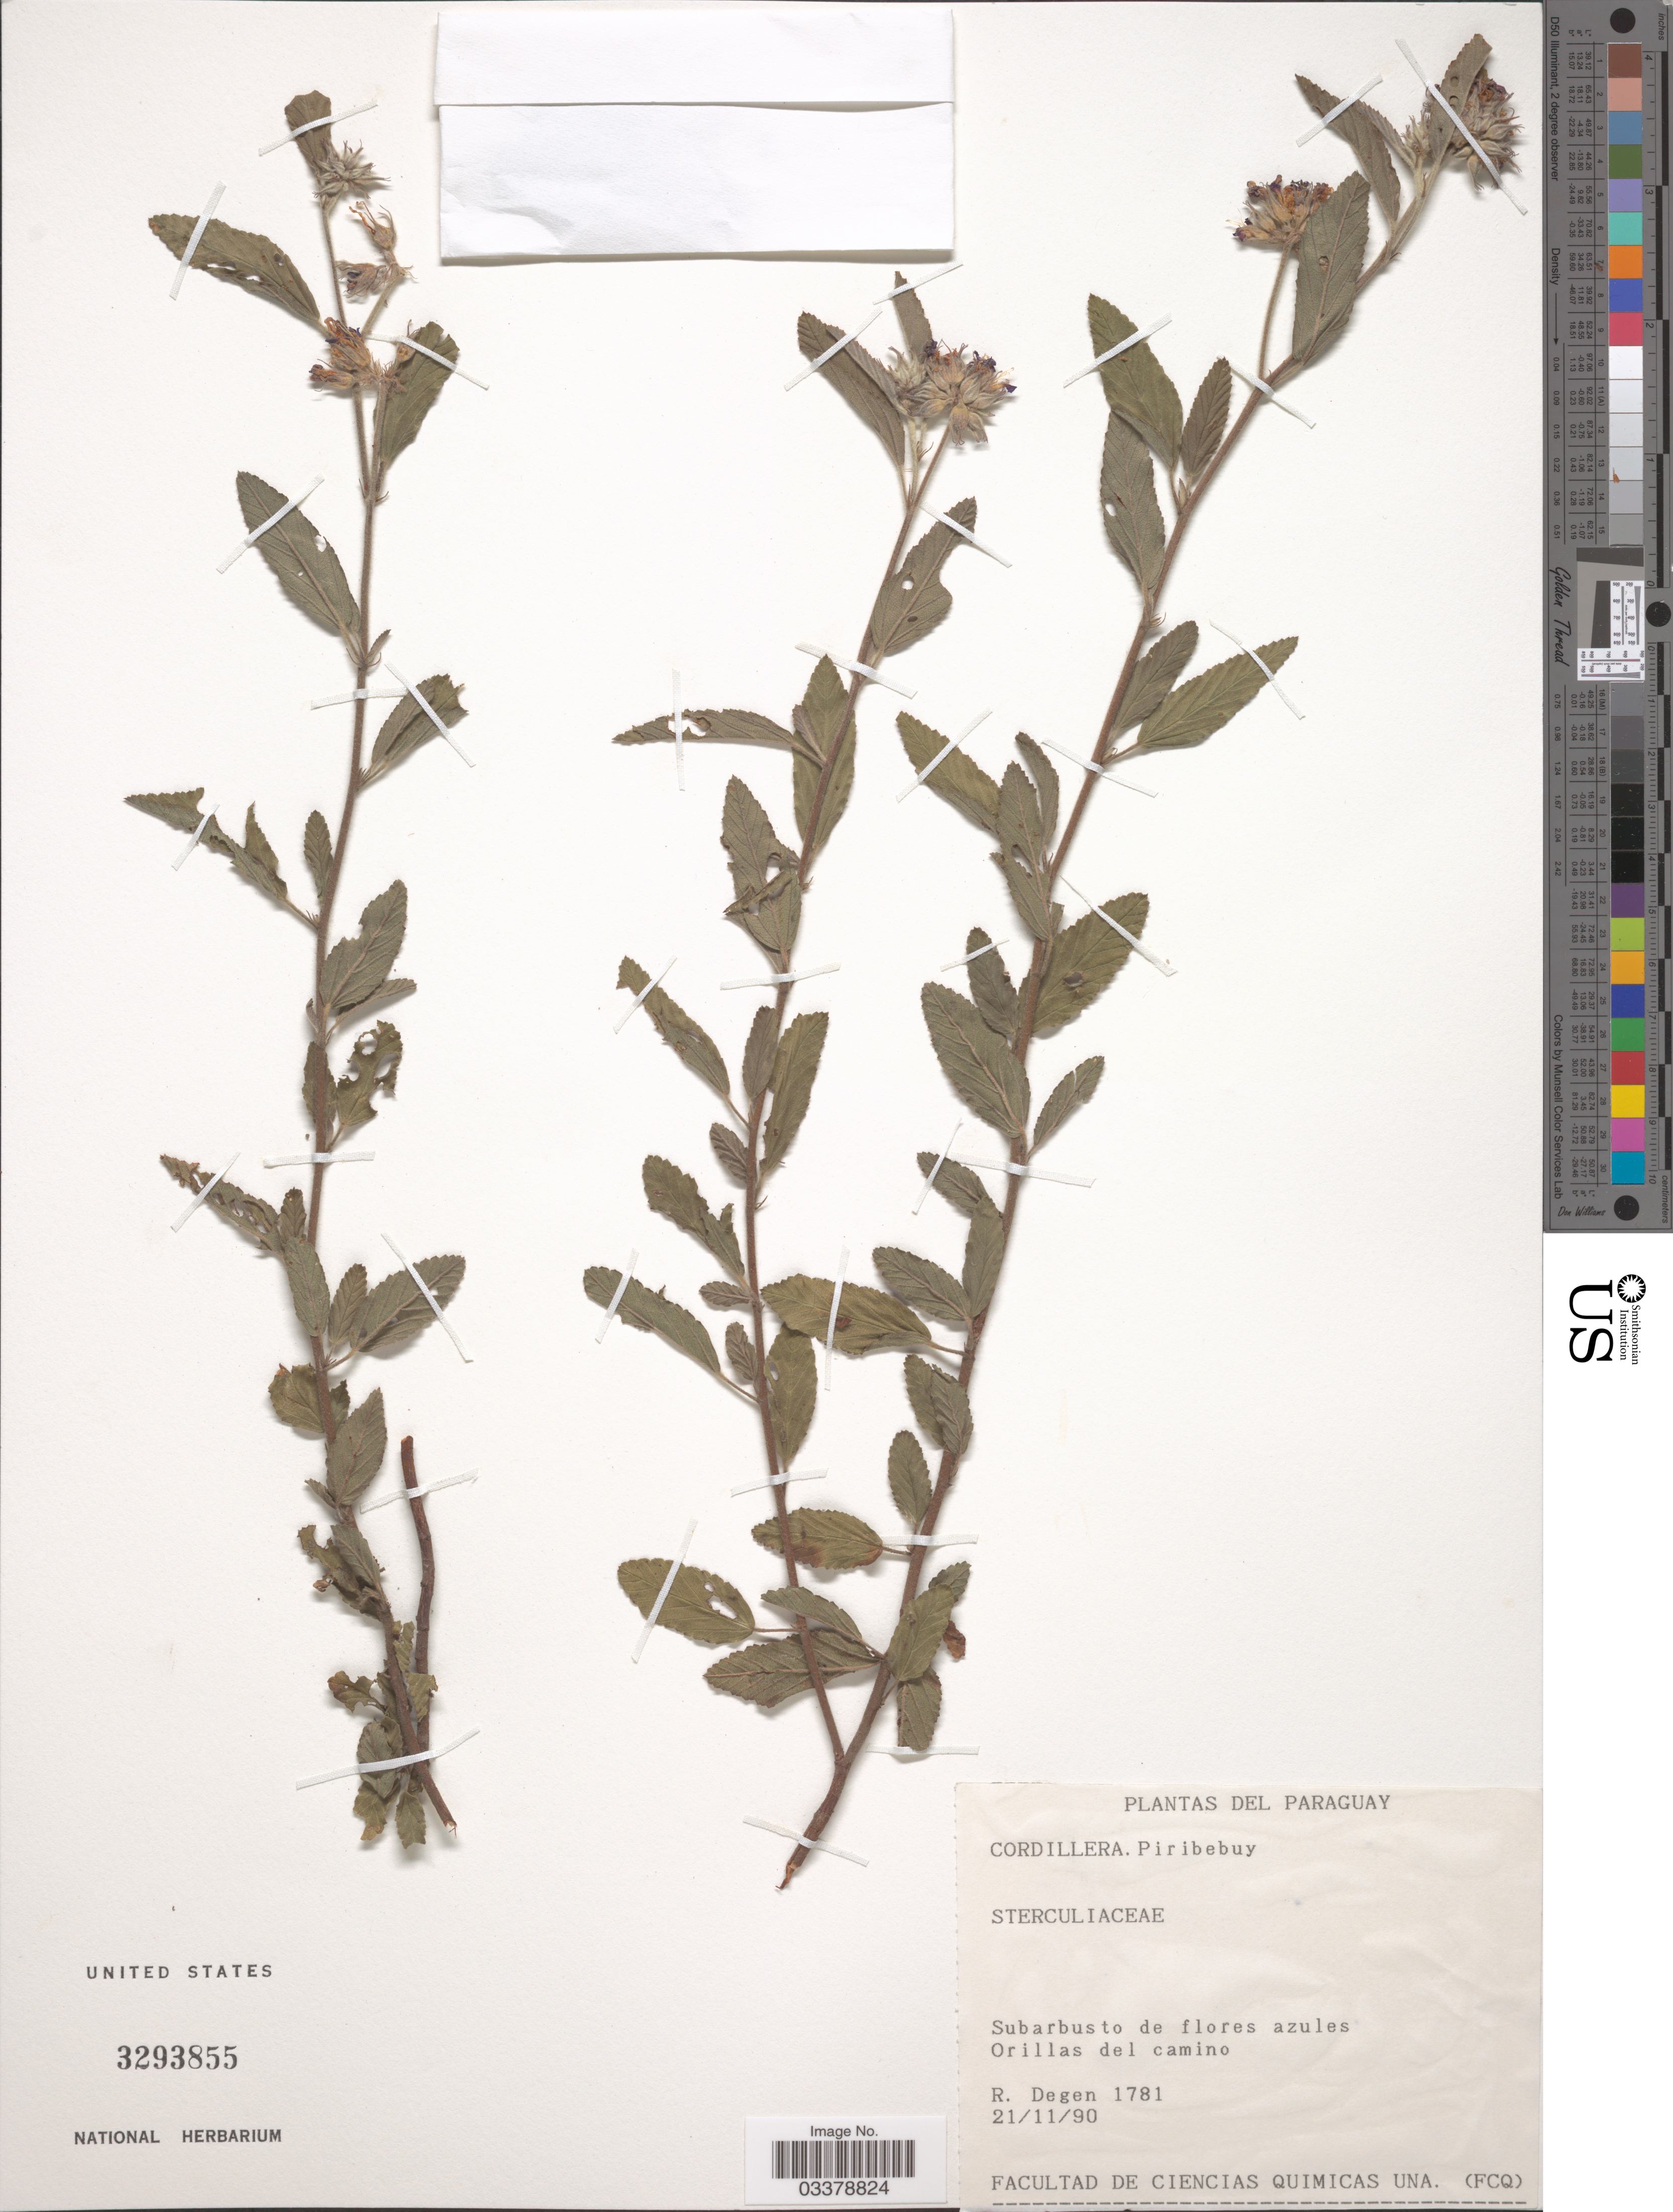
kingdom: Plantae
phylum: Tracheophyta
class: Magnoliopsida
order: Malvales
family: Malvaceae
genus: Melochia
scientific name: Melochia sp.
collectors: R. Degen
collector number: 1781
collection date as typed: Transcribed d/m/y: 21/11/90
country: Paraguay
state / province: Cordillera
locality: Piribebuy.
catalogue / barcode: US 3293855